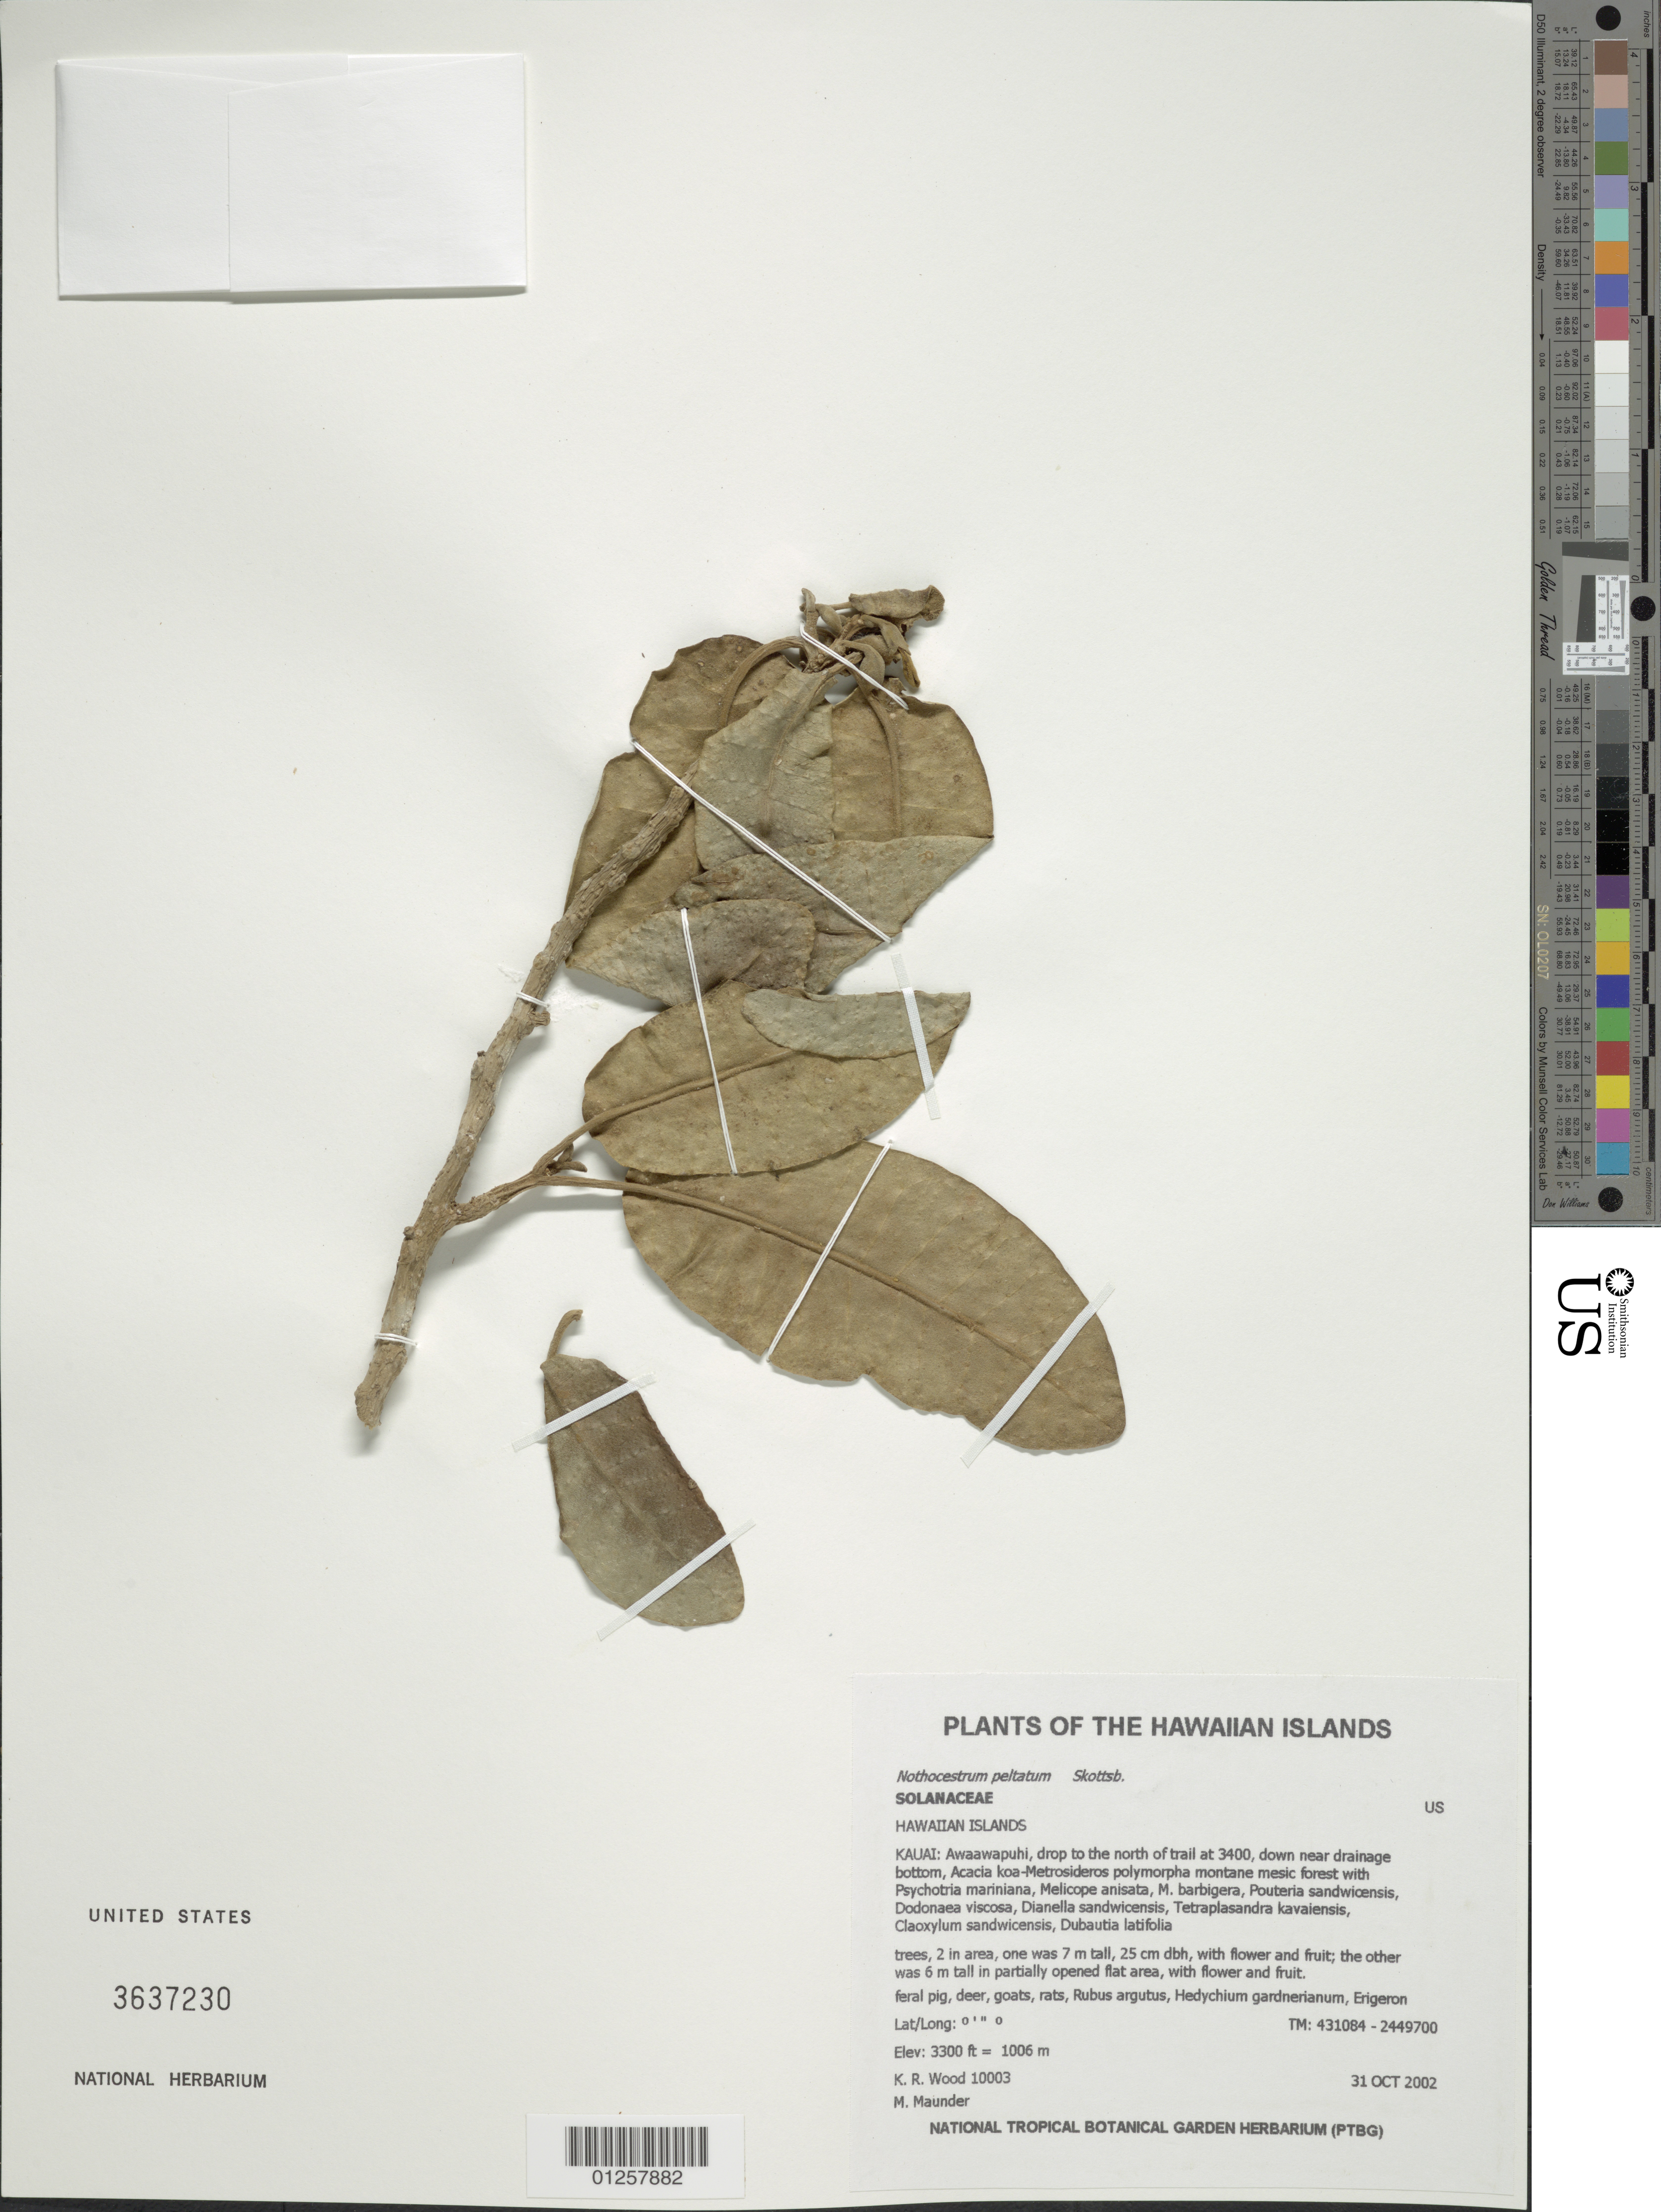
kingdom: Plantae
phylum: Tracheophyta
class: Magnoliopsida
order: Solanales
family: Solanaceae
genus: Nothocestrum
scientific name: Nothocestrum peltatum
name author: Skottsb.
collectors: K. R. Wood & M. Maunder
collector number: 10003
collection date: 2002-01-25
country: United States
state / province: Hawaii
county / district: Kaui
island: Kaua'i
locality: Awaawapuhi, drop to the north of trail at 3400, down near drainage bottom.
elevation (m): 1006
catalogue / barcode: US 3637230